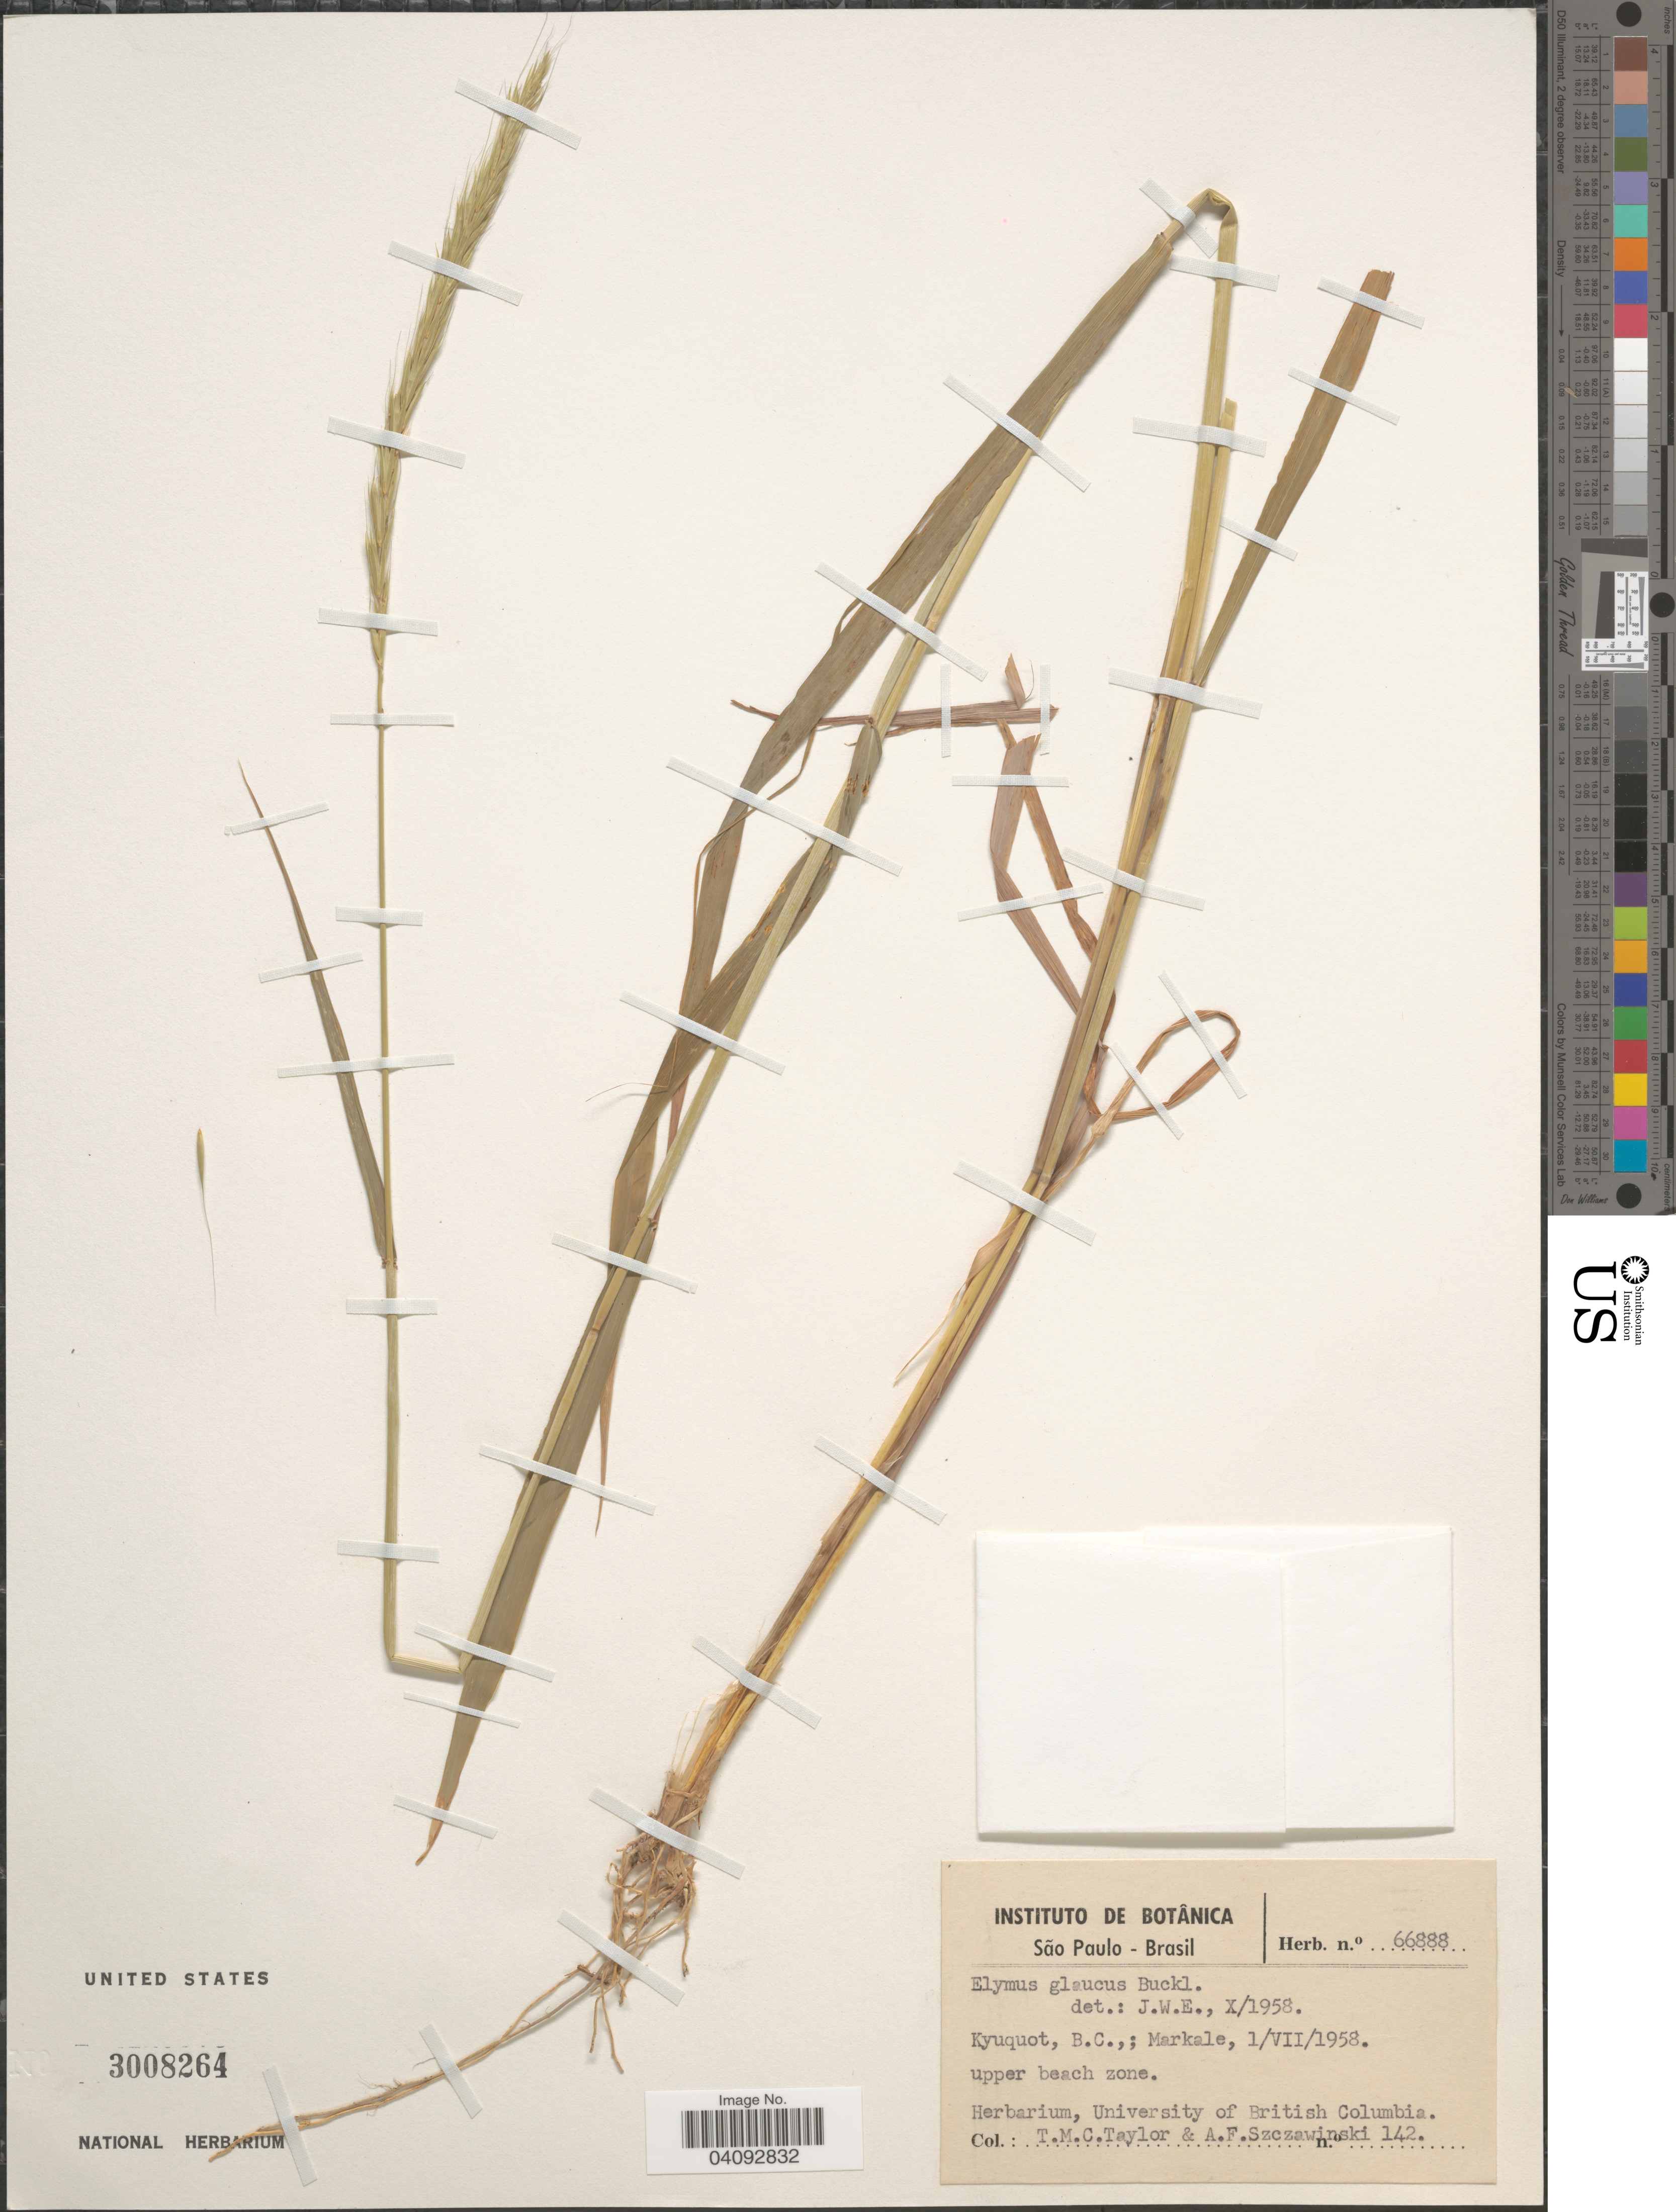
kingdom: Plantae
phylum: Tracheophyta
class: Liliopsida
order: Poales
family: Poaceae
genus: Elymus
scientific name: Elymus glaucus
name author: Buckley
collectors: T. M. C. Taylor & A. Szczawinski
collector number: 142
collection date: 1958-07-01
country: Canada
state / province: British Columbia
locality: Kyuquot; Markale, upper beach zone.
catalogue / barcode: US 3008264